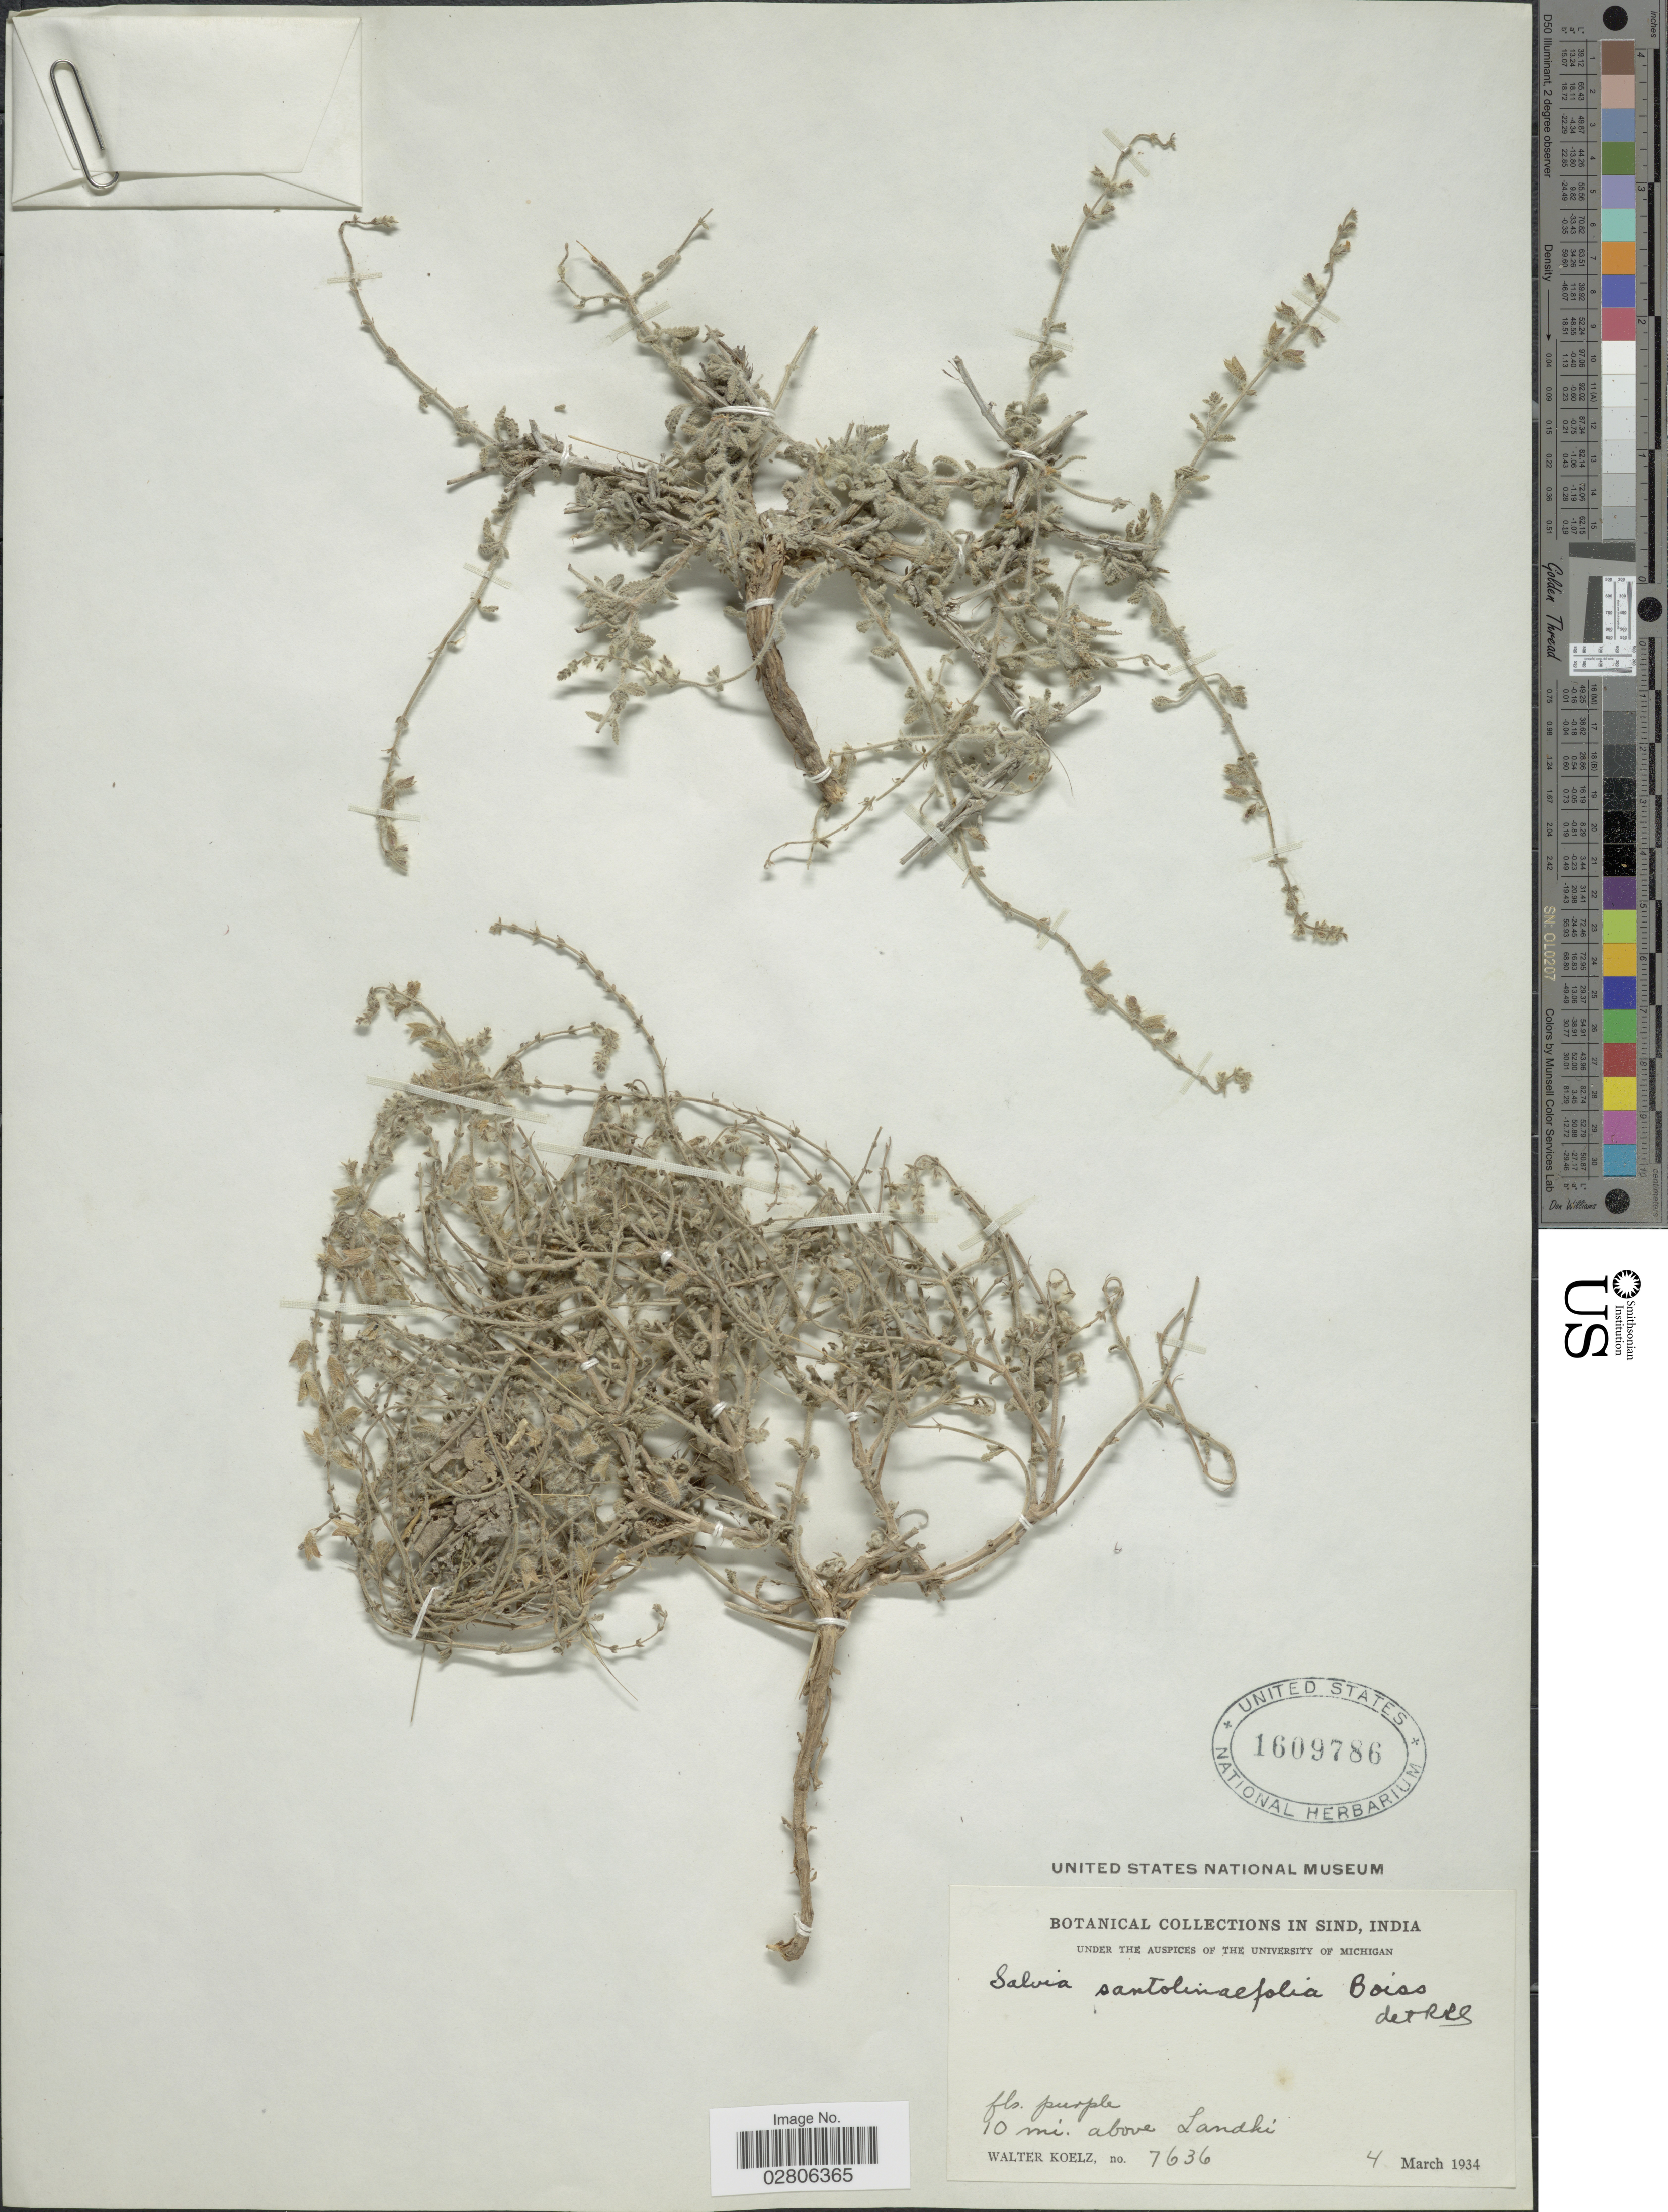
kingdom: Plantae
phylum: Tracheophyta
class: Magnoliopsida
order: Lamiales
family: Lamiaceae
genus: Salvia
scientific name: Salvia santolinifolia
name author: Boiss.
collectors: W. N. Koelz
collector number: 7636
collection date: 1934-03-04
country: Pakistan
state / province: Sindh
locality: Sind. 10 mi. above Landhi.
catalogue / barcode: US 1609786